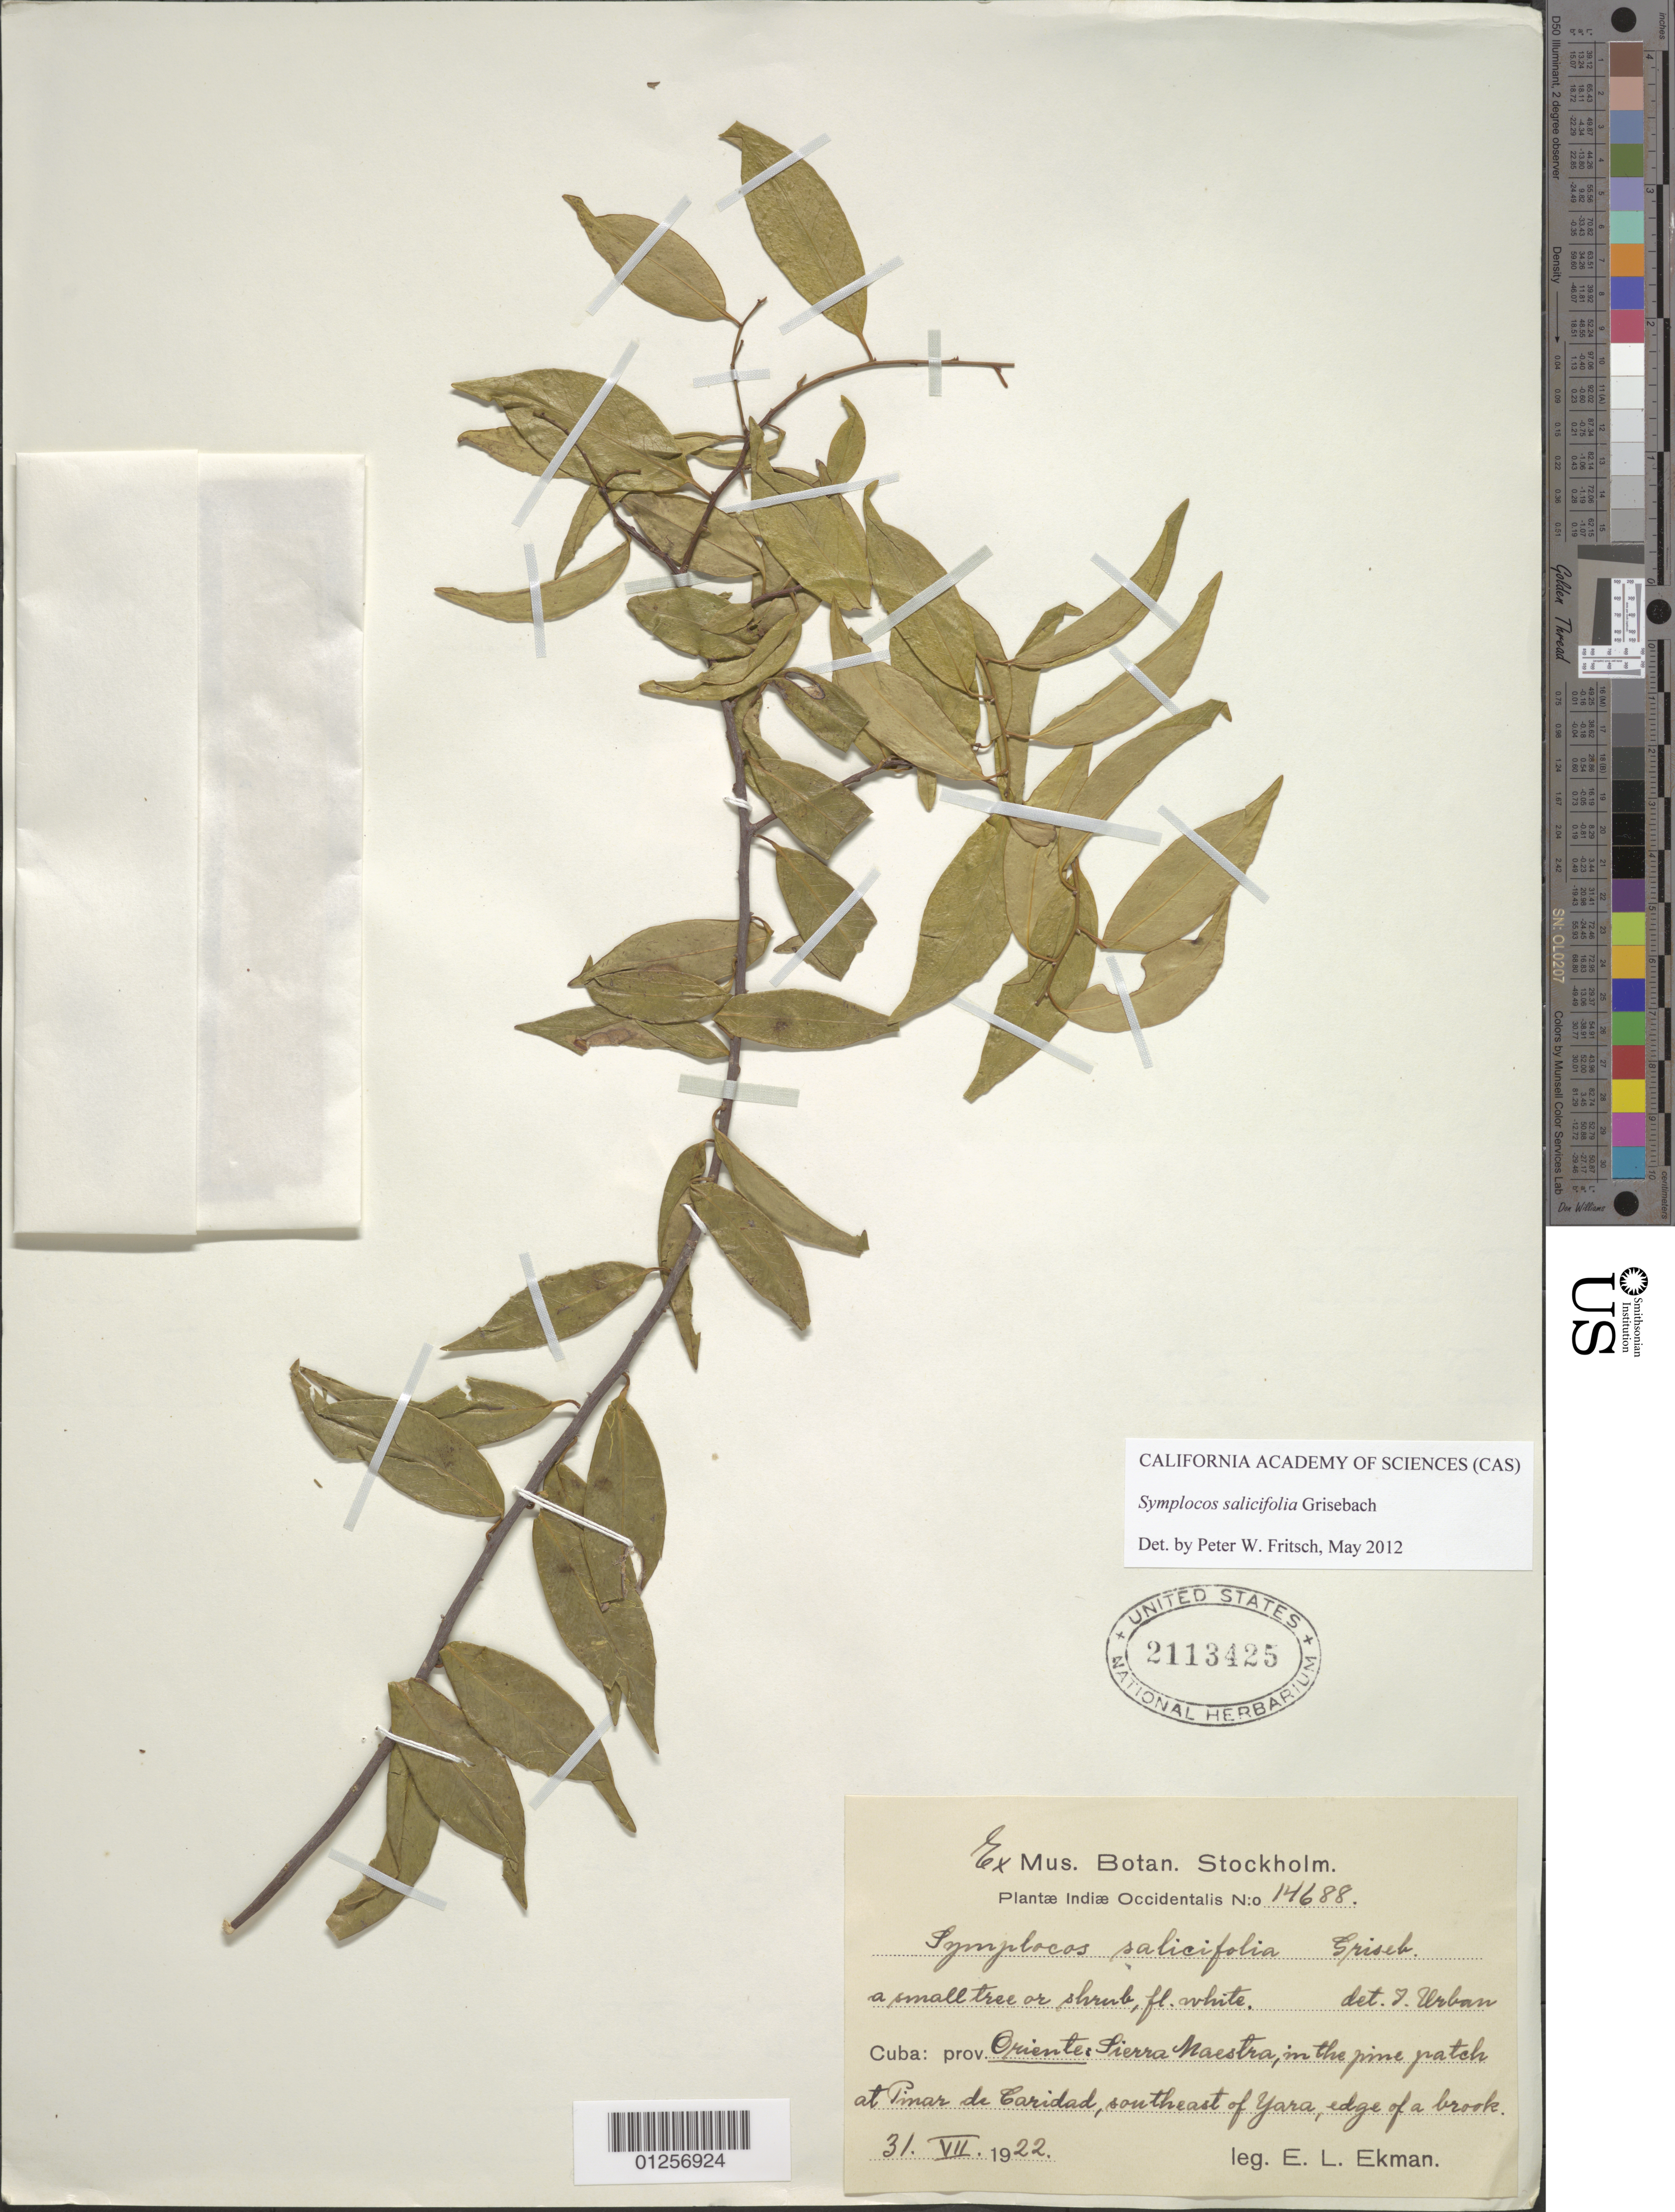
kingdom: Plantae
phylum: Tracheophyta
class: Magnoliopsida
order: Ericales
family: Symplocaceae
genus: Symplocos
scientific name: Symplocos salicifolia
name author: Griseb.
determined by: Fritsch, Peter W.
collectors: E. L. Ekman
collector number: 14688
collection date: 1922-07-31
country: Cuba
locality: Prov. Oriente, Sierra Maestra at Pinar del Caridad, SE of Yara.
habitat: In pine patch, edge of a brook.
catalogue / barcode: US 2113425